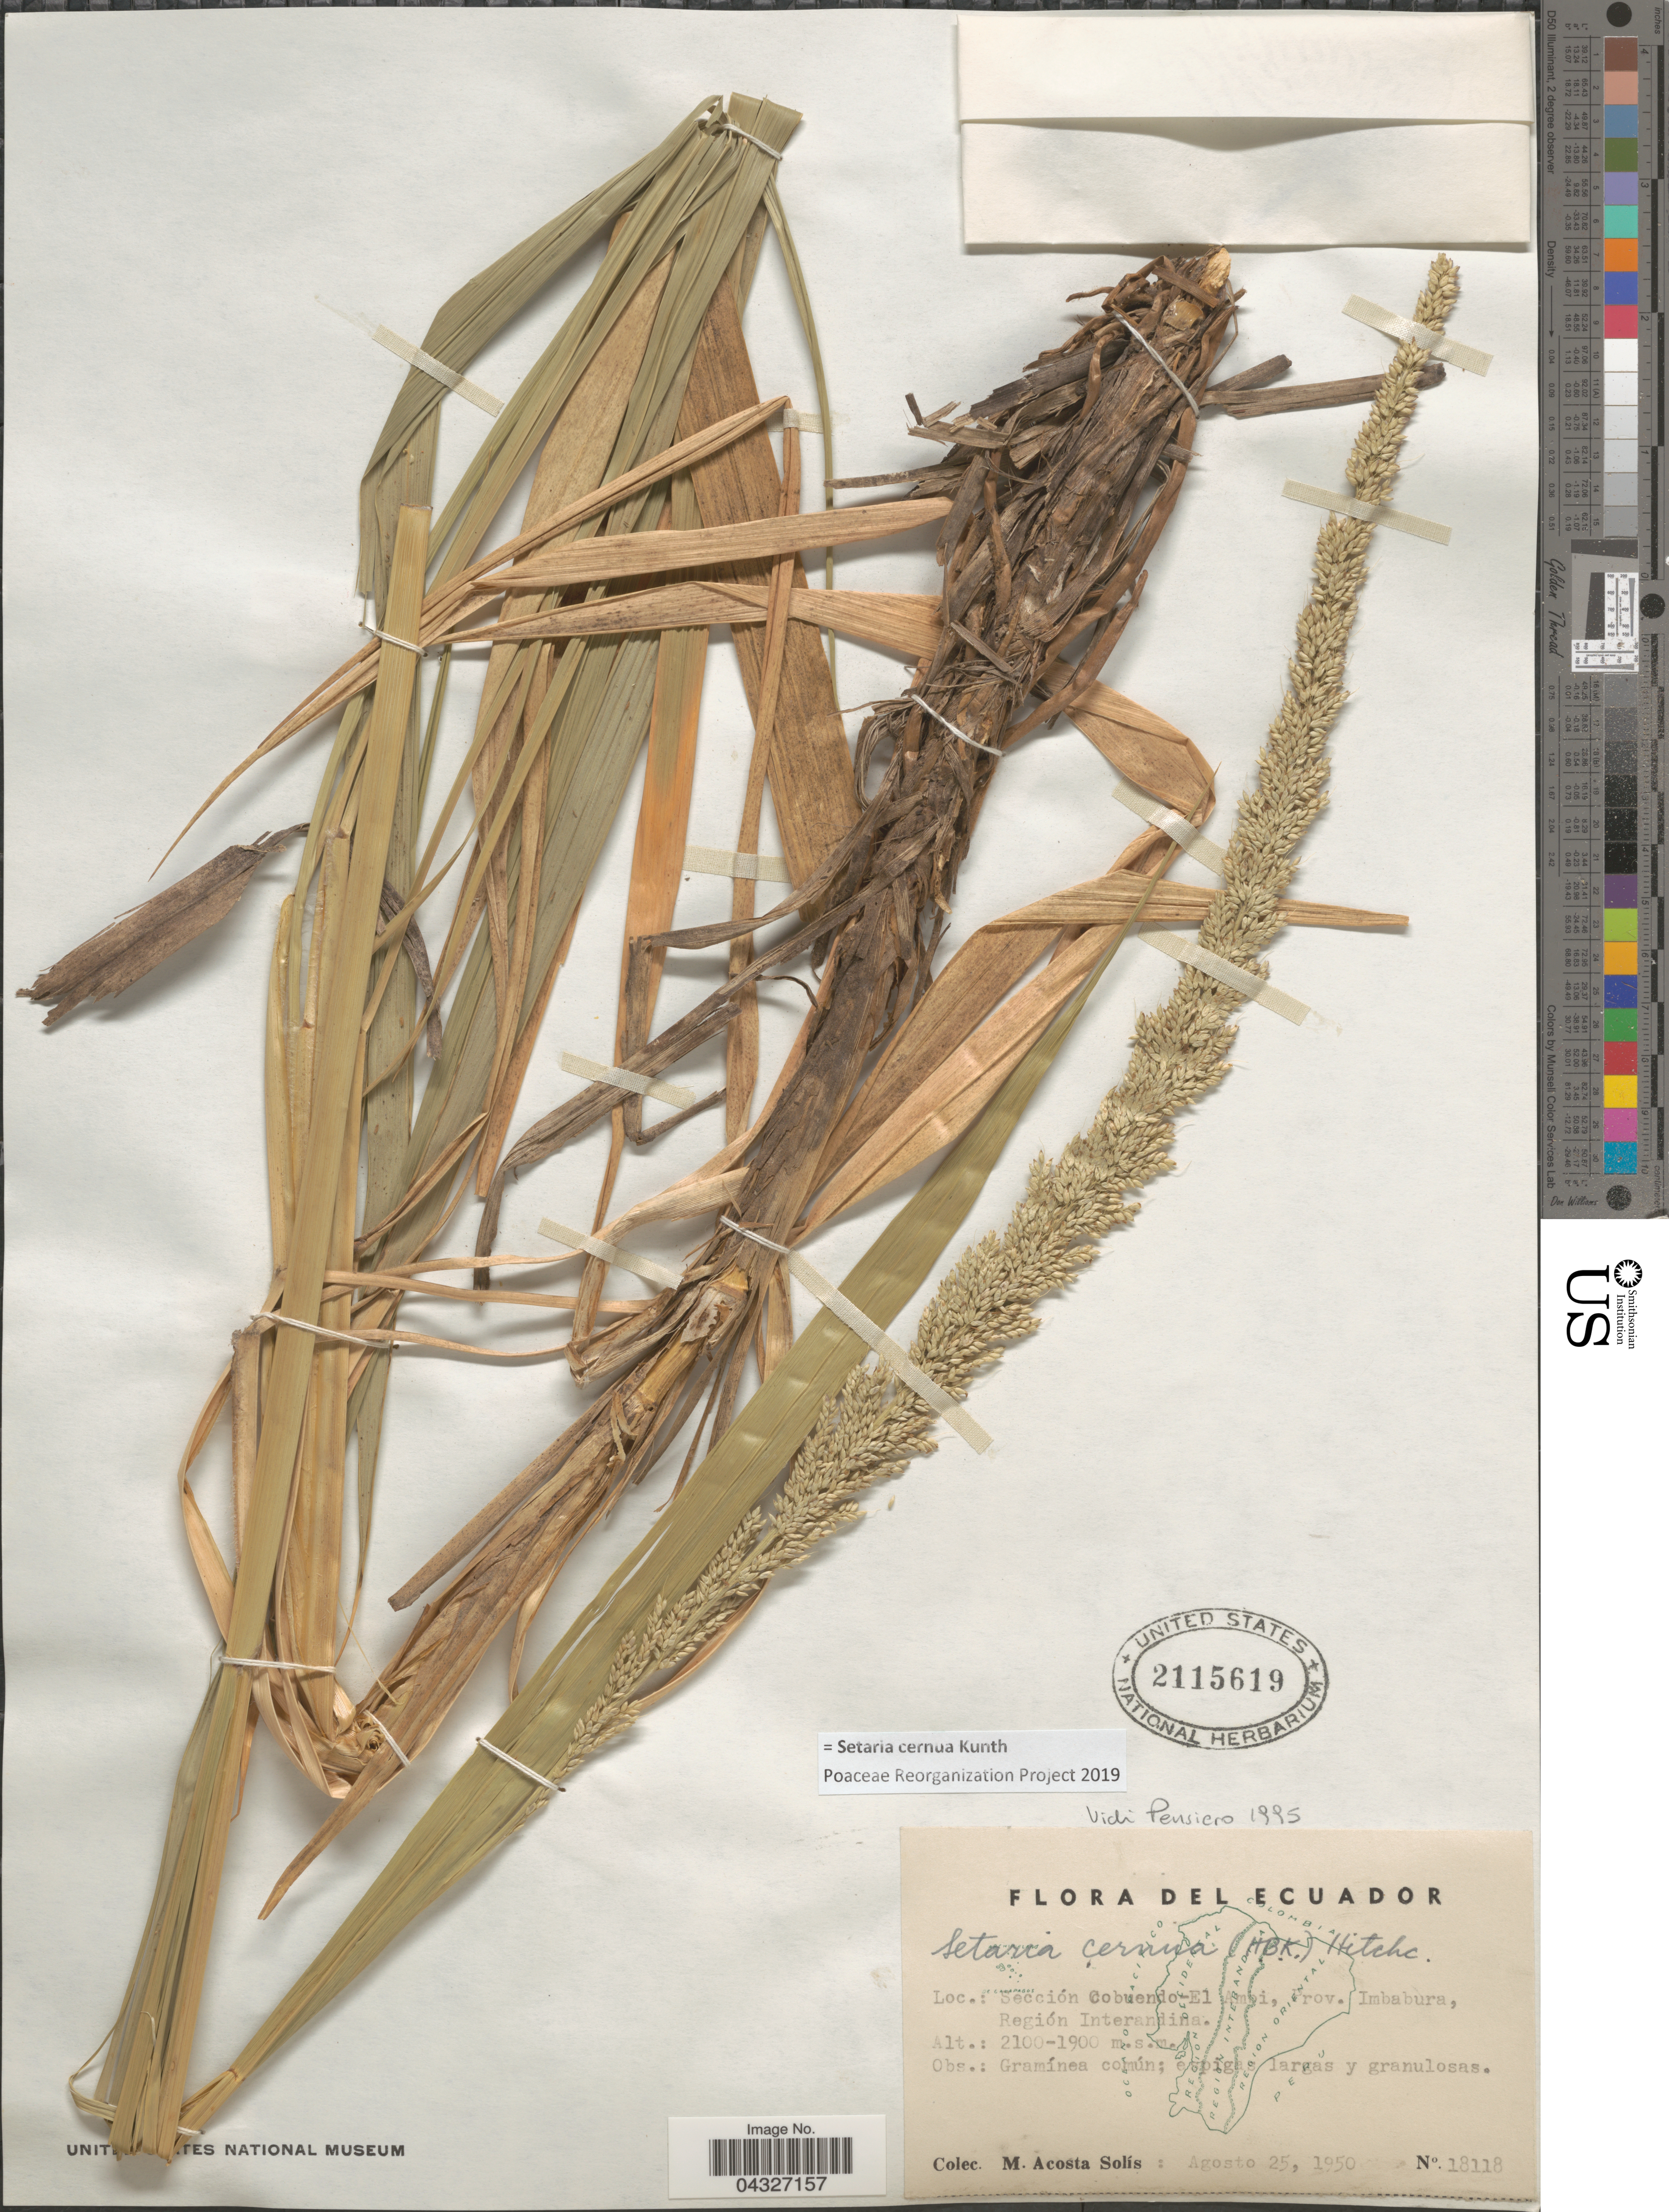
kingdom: Plantae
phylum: Tracheophyta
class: Liliopsida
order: Poales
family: Poaceae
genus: Setaria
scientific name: Setaria cernua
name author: Kunth in Humb.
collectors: M. Acosta Solis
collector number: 18118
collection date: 1950-08-25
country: Ecuador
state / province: Imbabura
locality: Sección Cobuendo-El Ambi, Región Interandina.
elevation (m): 1900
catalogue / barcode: US 2115619